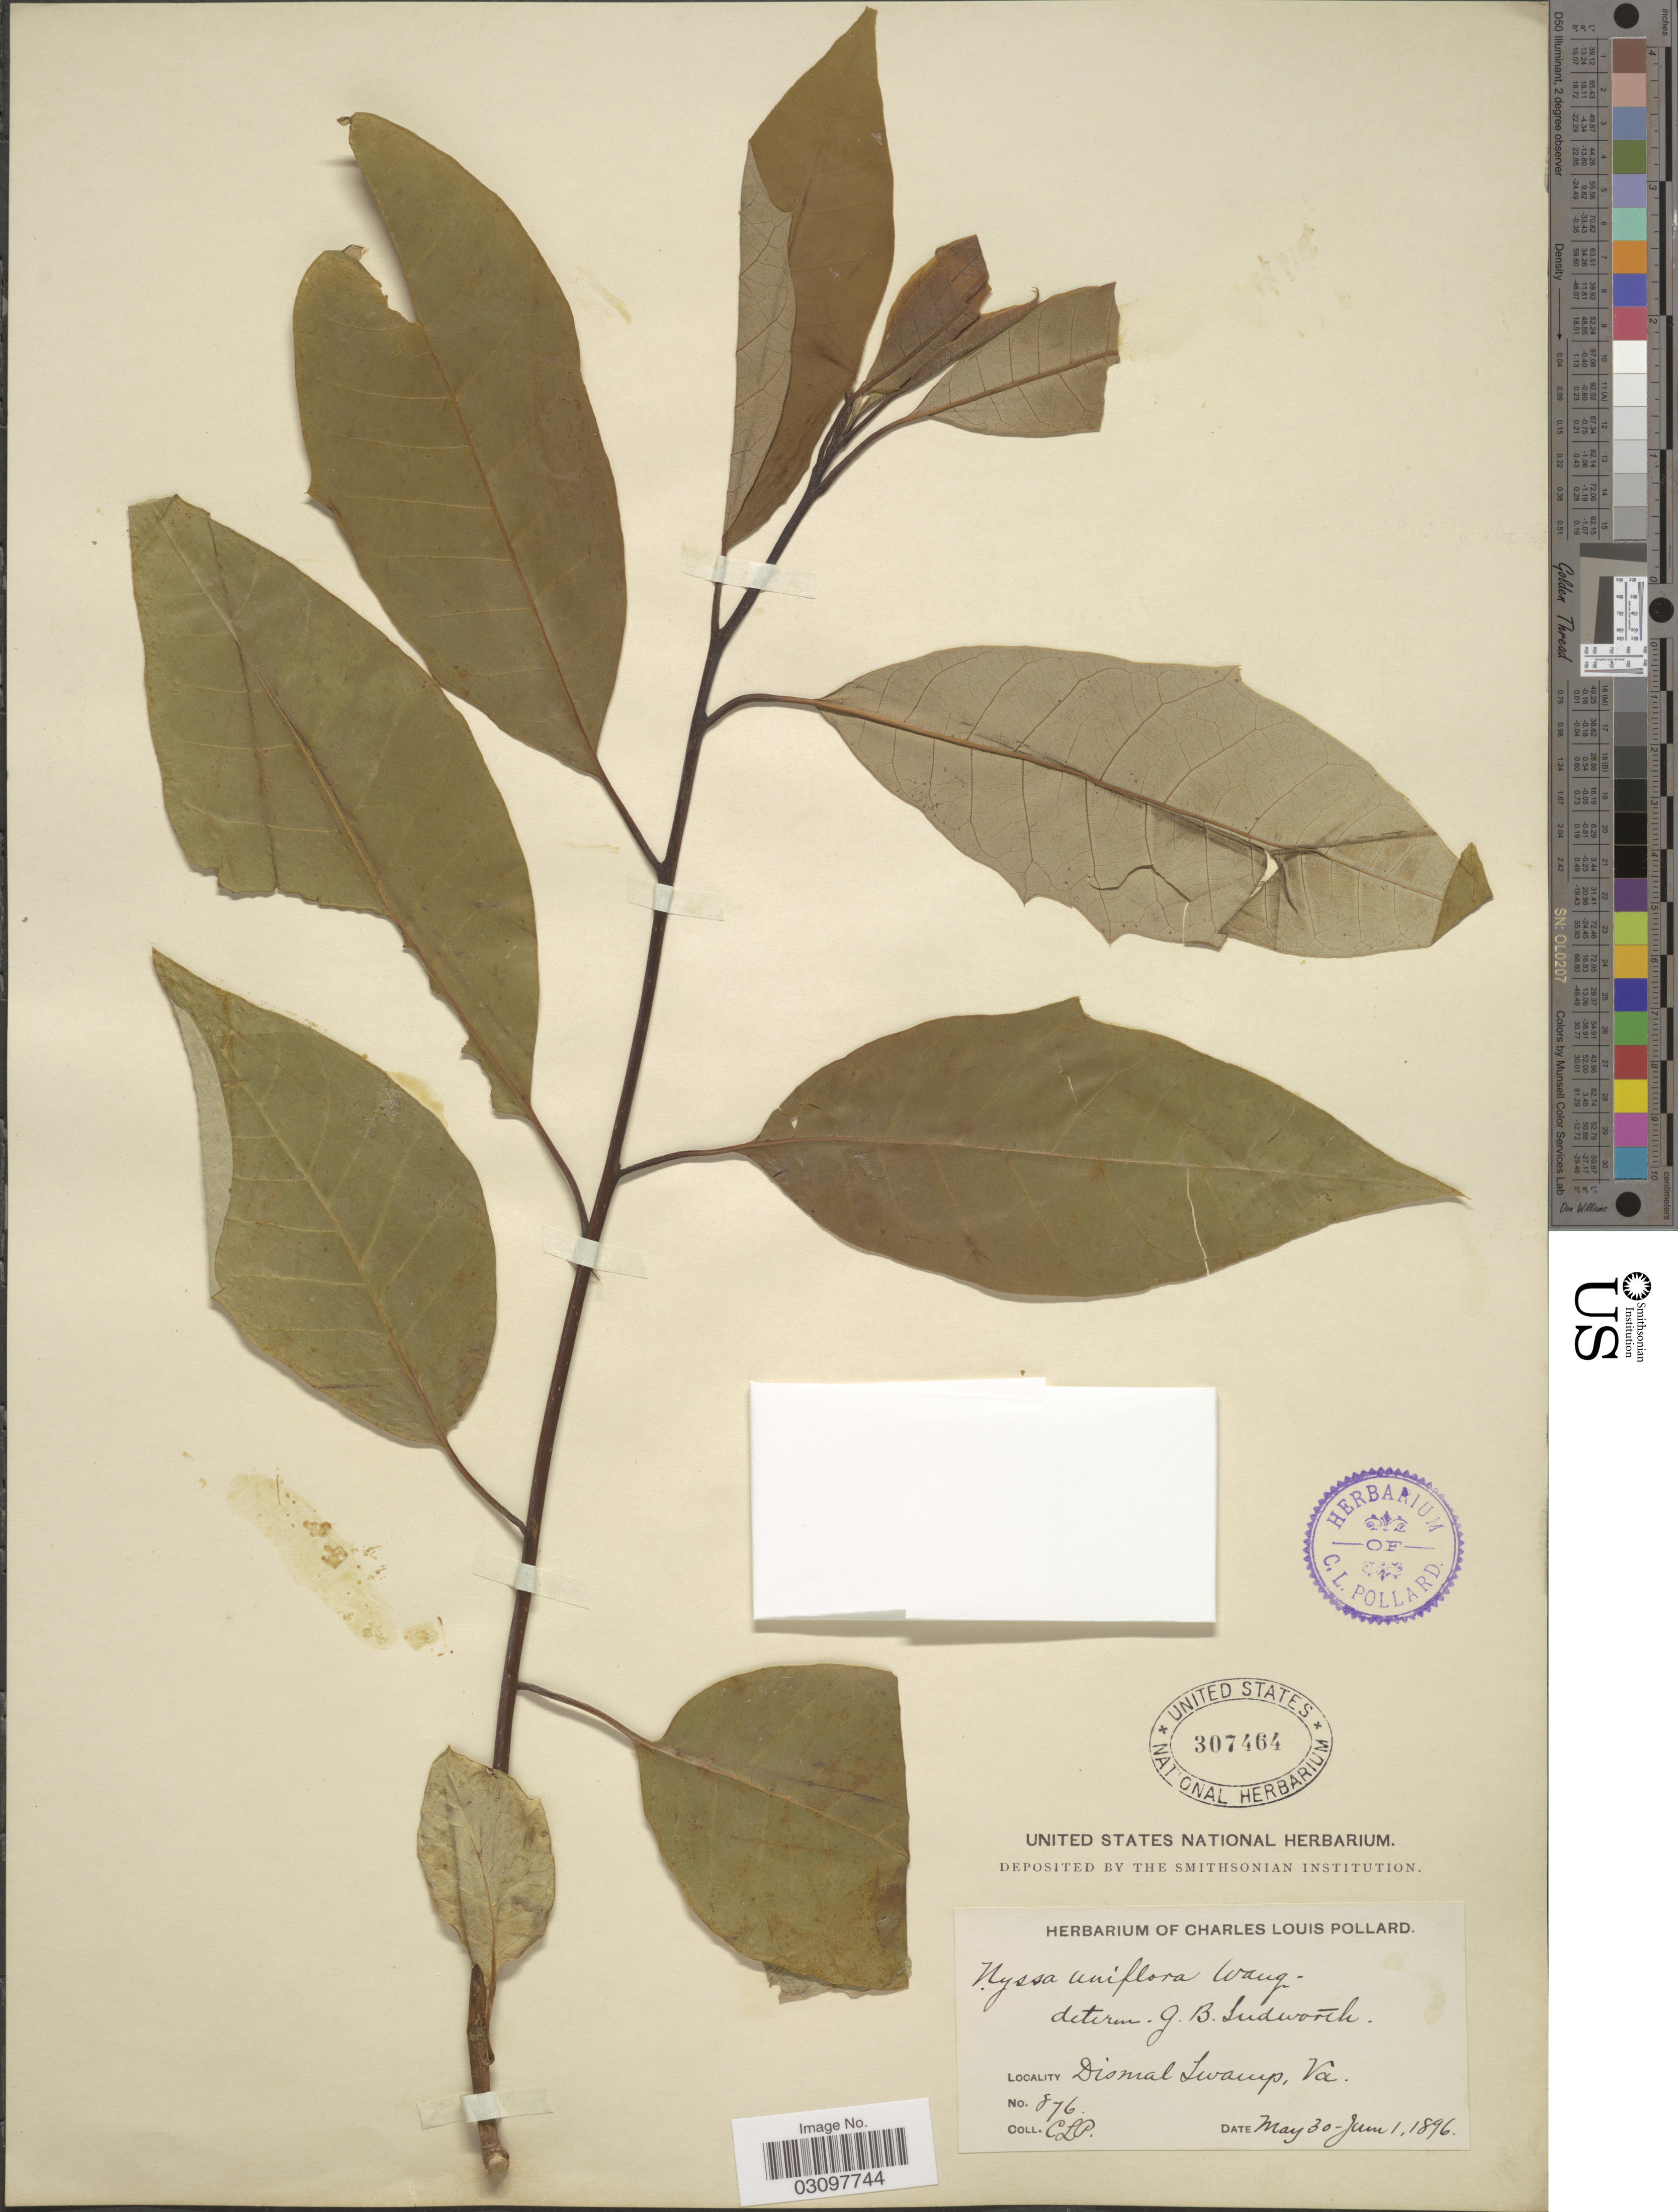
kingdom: Plantae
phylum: Tracheophyta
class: Magnoliopsida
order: Cornales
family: Nyssaceae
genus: Nyssa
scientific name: Nyssa aquatica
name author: L.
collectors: C. L. Pollard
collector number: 876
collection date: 1896-05-30/1896-06-01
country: United States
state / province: Virginia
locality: Dismal Swamp, Va.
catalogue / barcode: US 307464